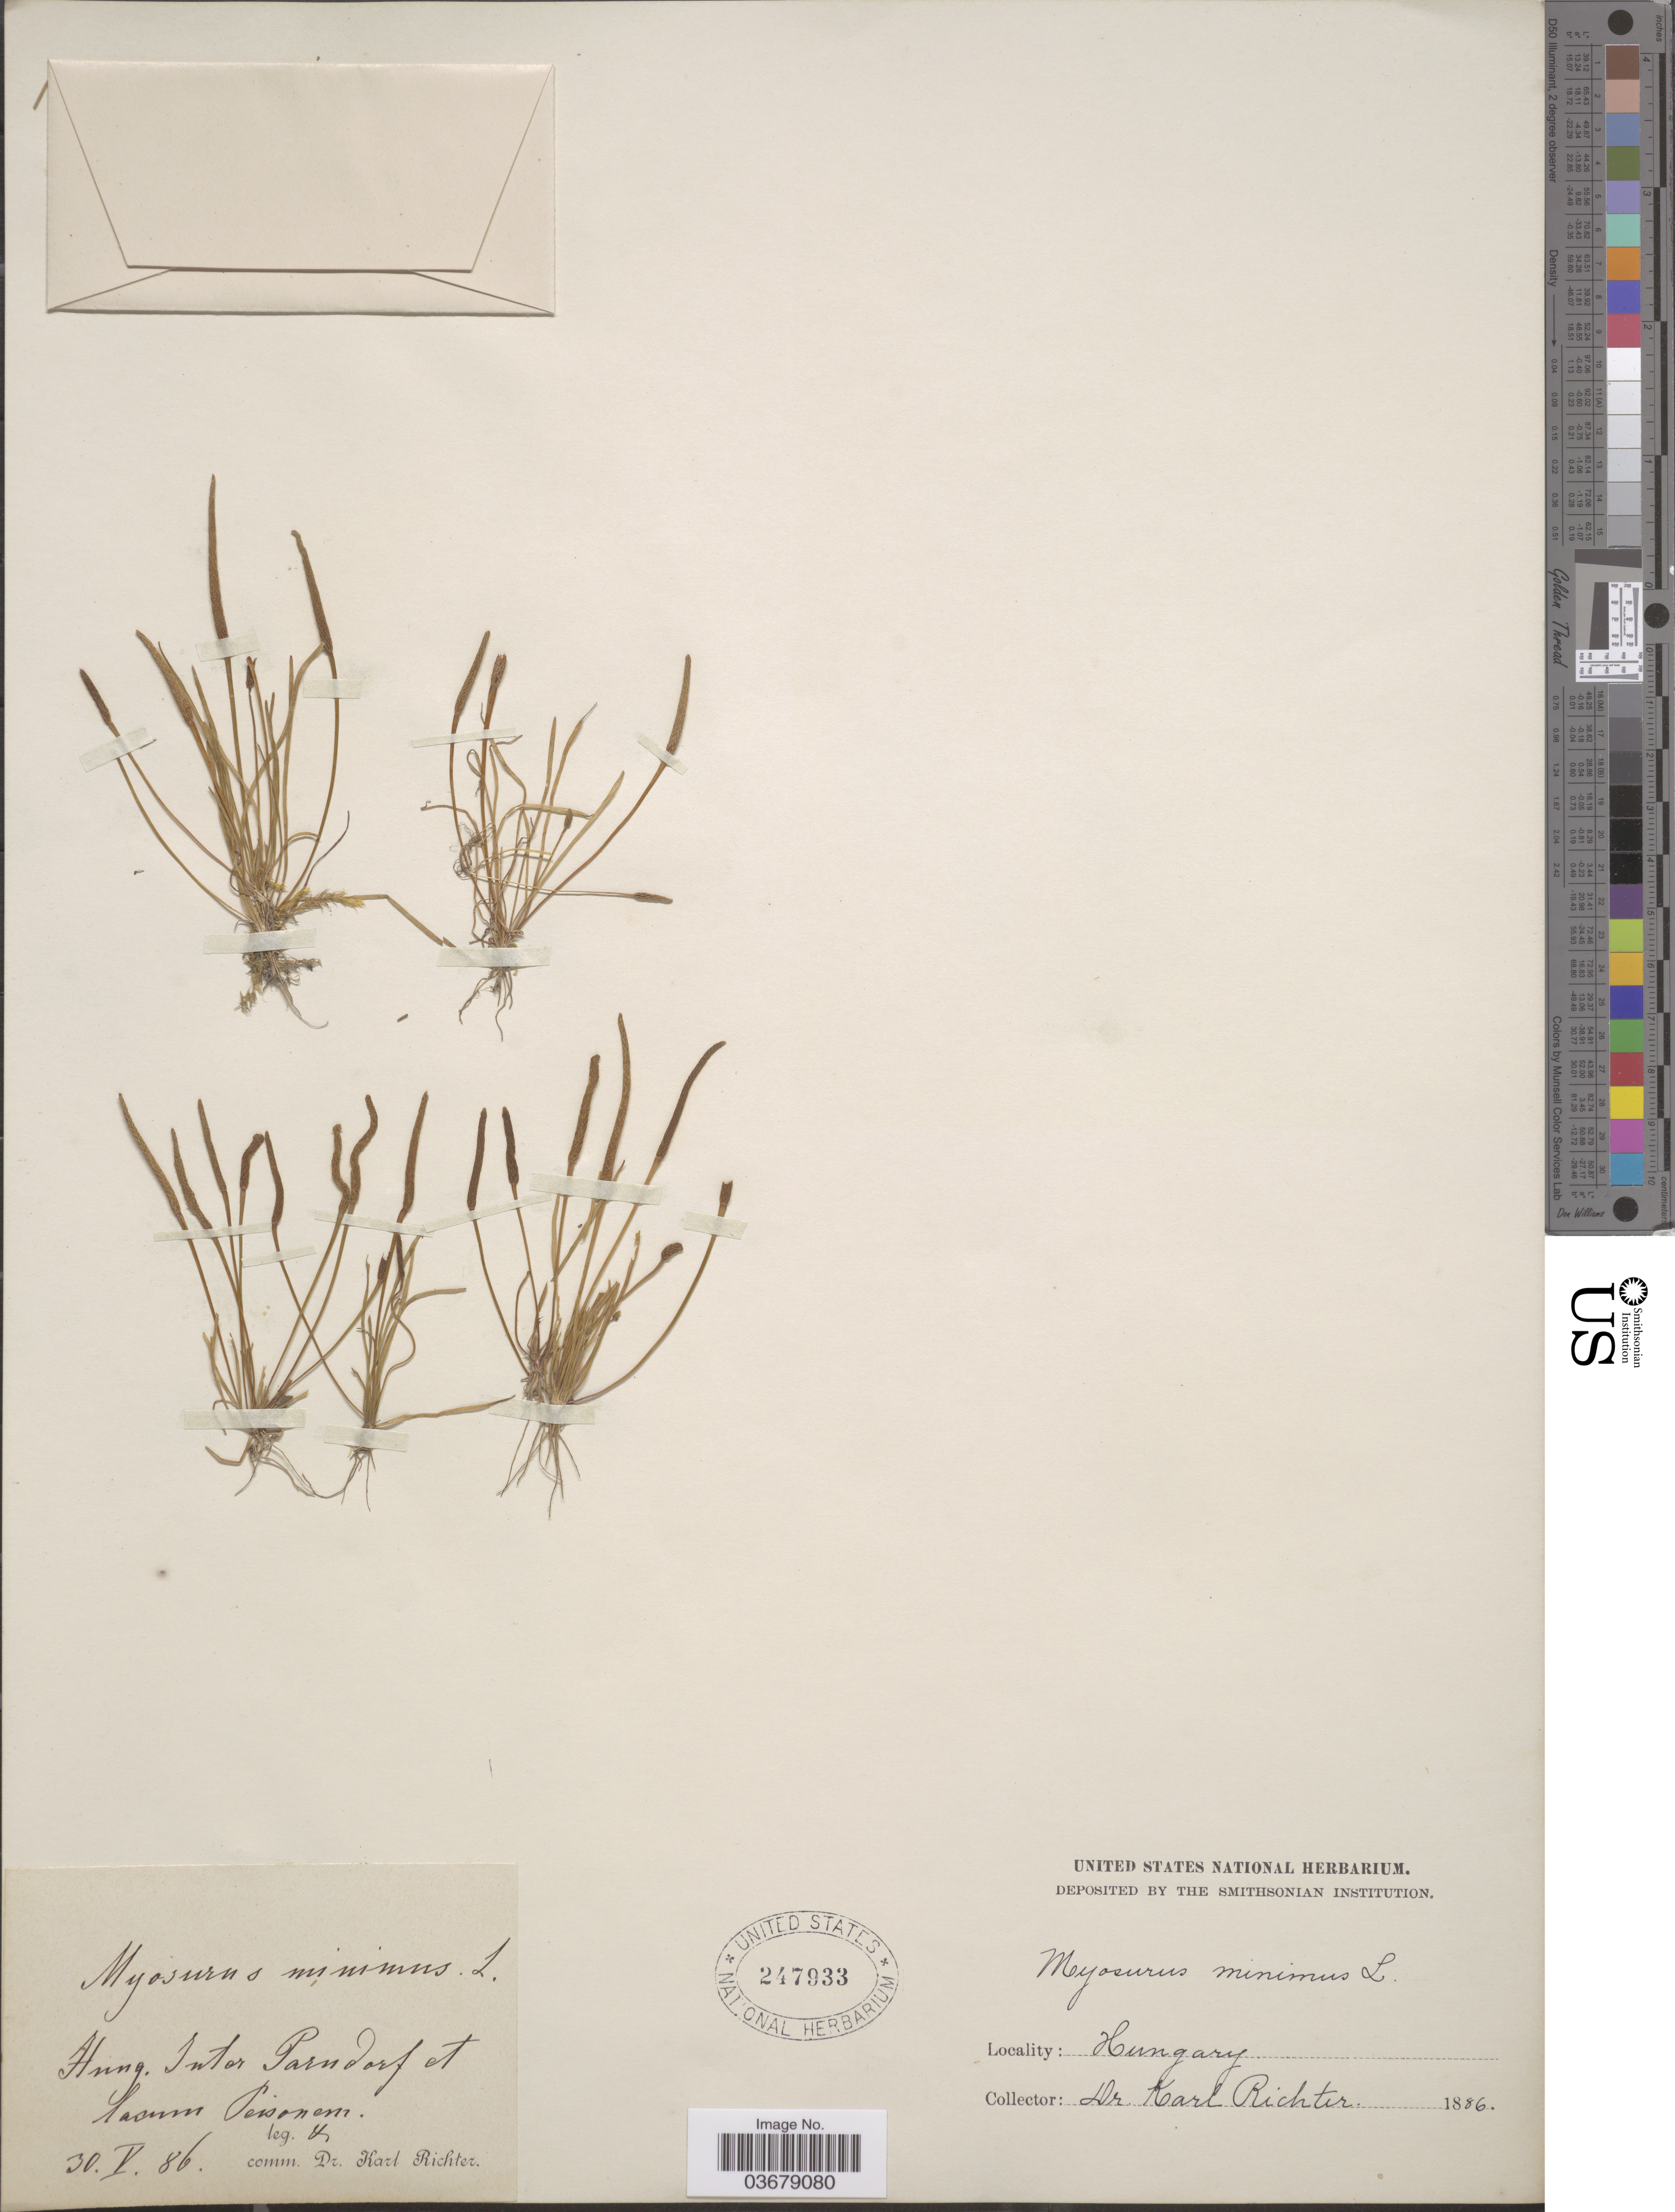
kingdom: Plantae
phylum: Tracheophyta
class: Magnoliopsida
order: Ranunculales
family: Ranunculaceae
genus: Myosurus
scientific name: Myosurus minimus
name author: L.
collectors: K. Richter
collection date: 1886-05-30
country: Hungary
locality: Inter Parndorf et lacum Peisonem.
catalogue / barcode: US 247933